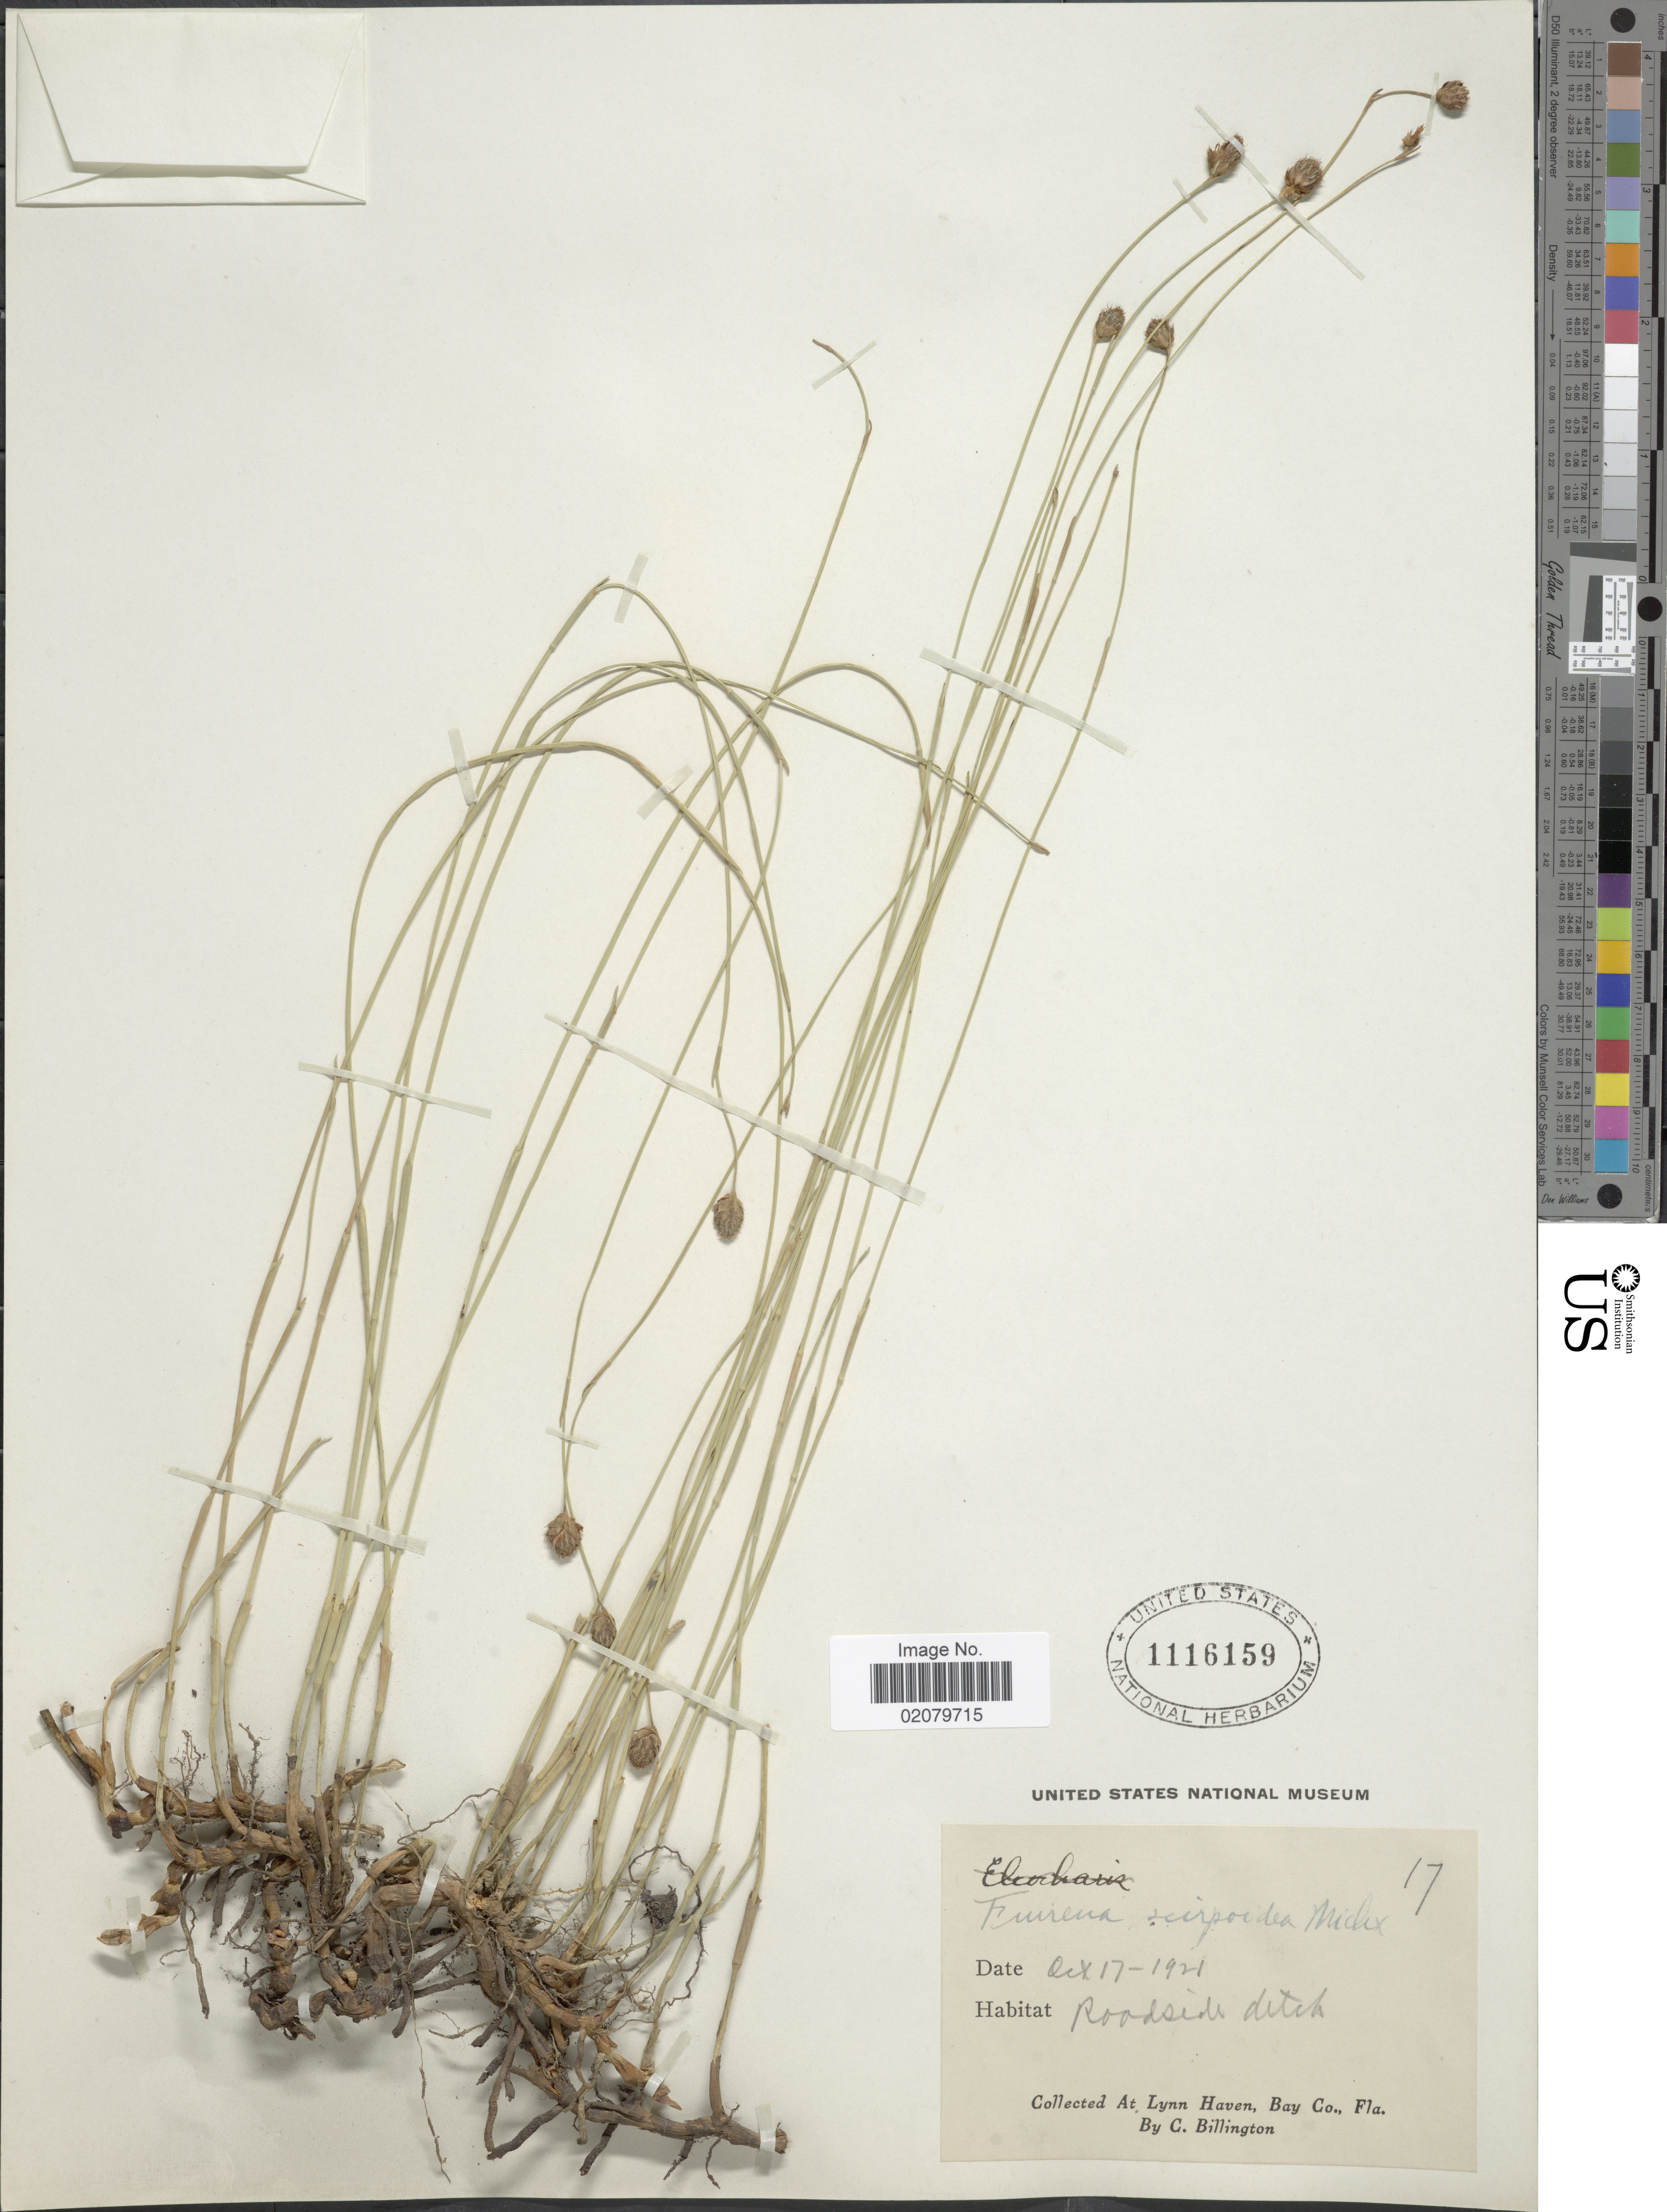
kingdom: Plantae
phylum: Tracheophyta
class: Liliopsida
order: Poales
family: Cyperaceae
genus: Fuirena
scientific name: Fuirena scirpoidea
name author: Michx.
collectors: C. Billington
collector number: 17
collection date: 1921-10-17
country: United States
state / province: Florida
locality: At Lynn Haven, Bay Co.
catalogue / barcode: US 1116159